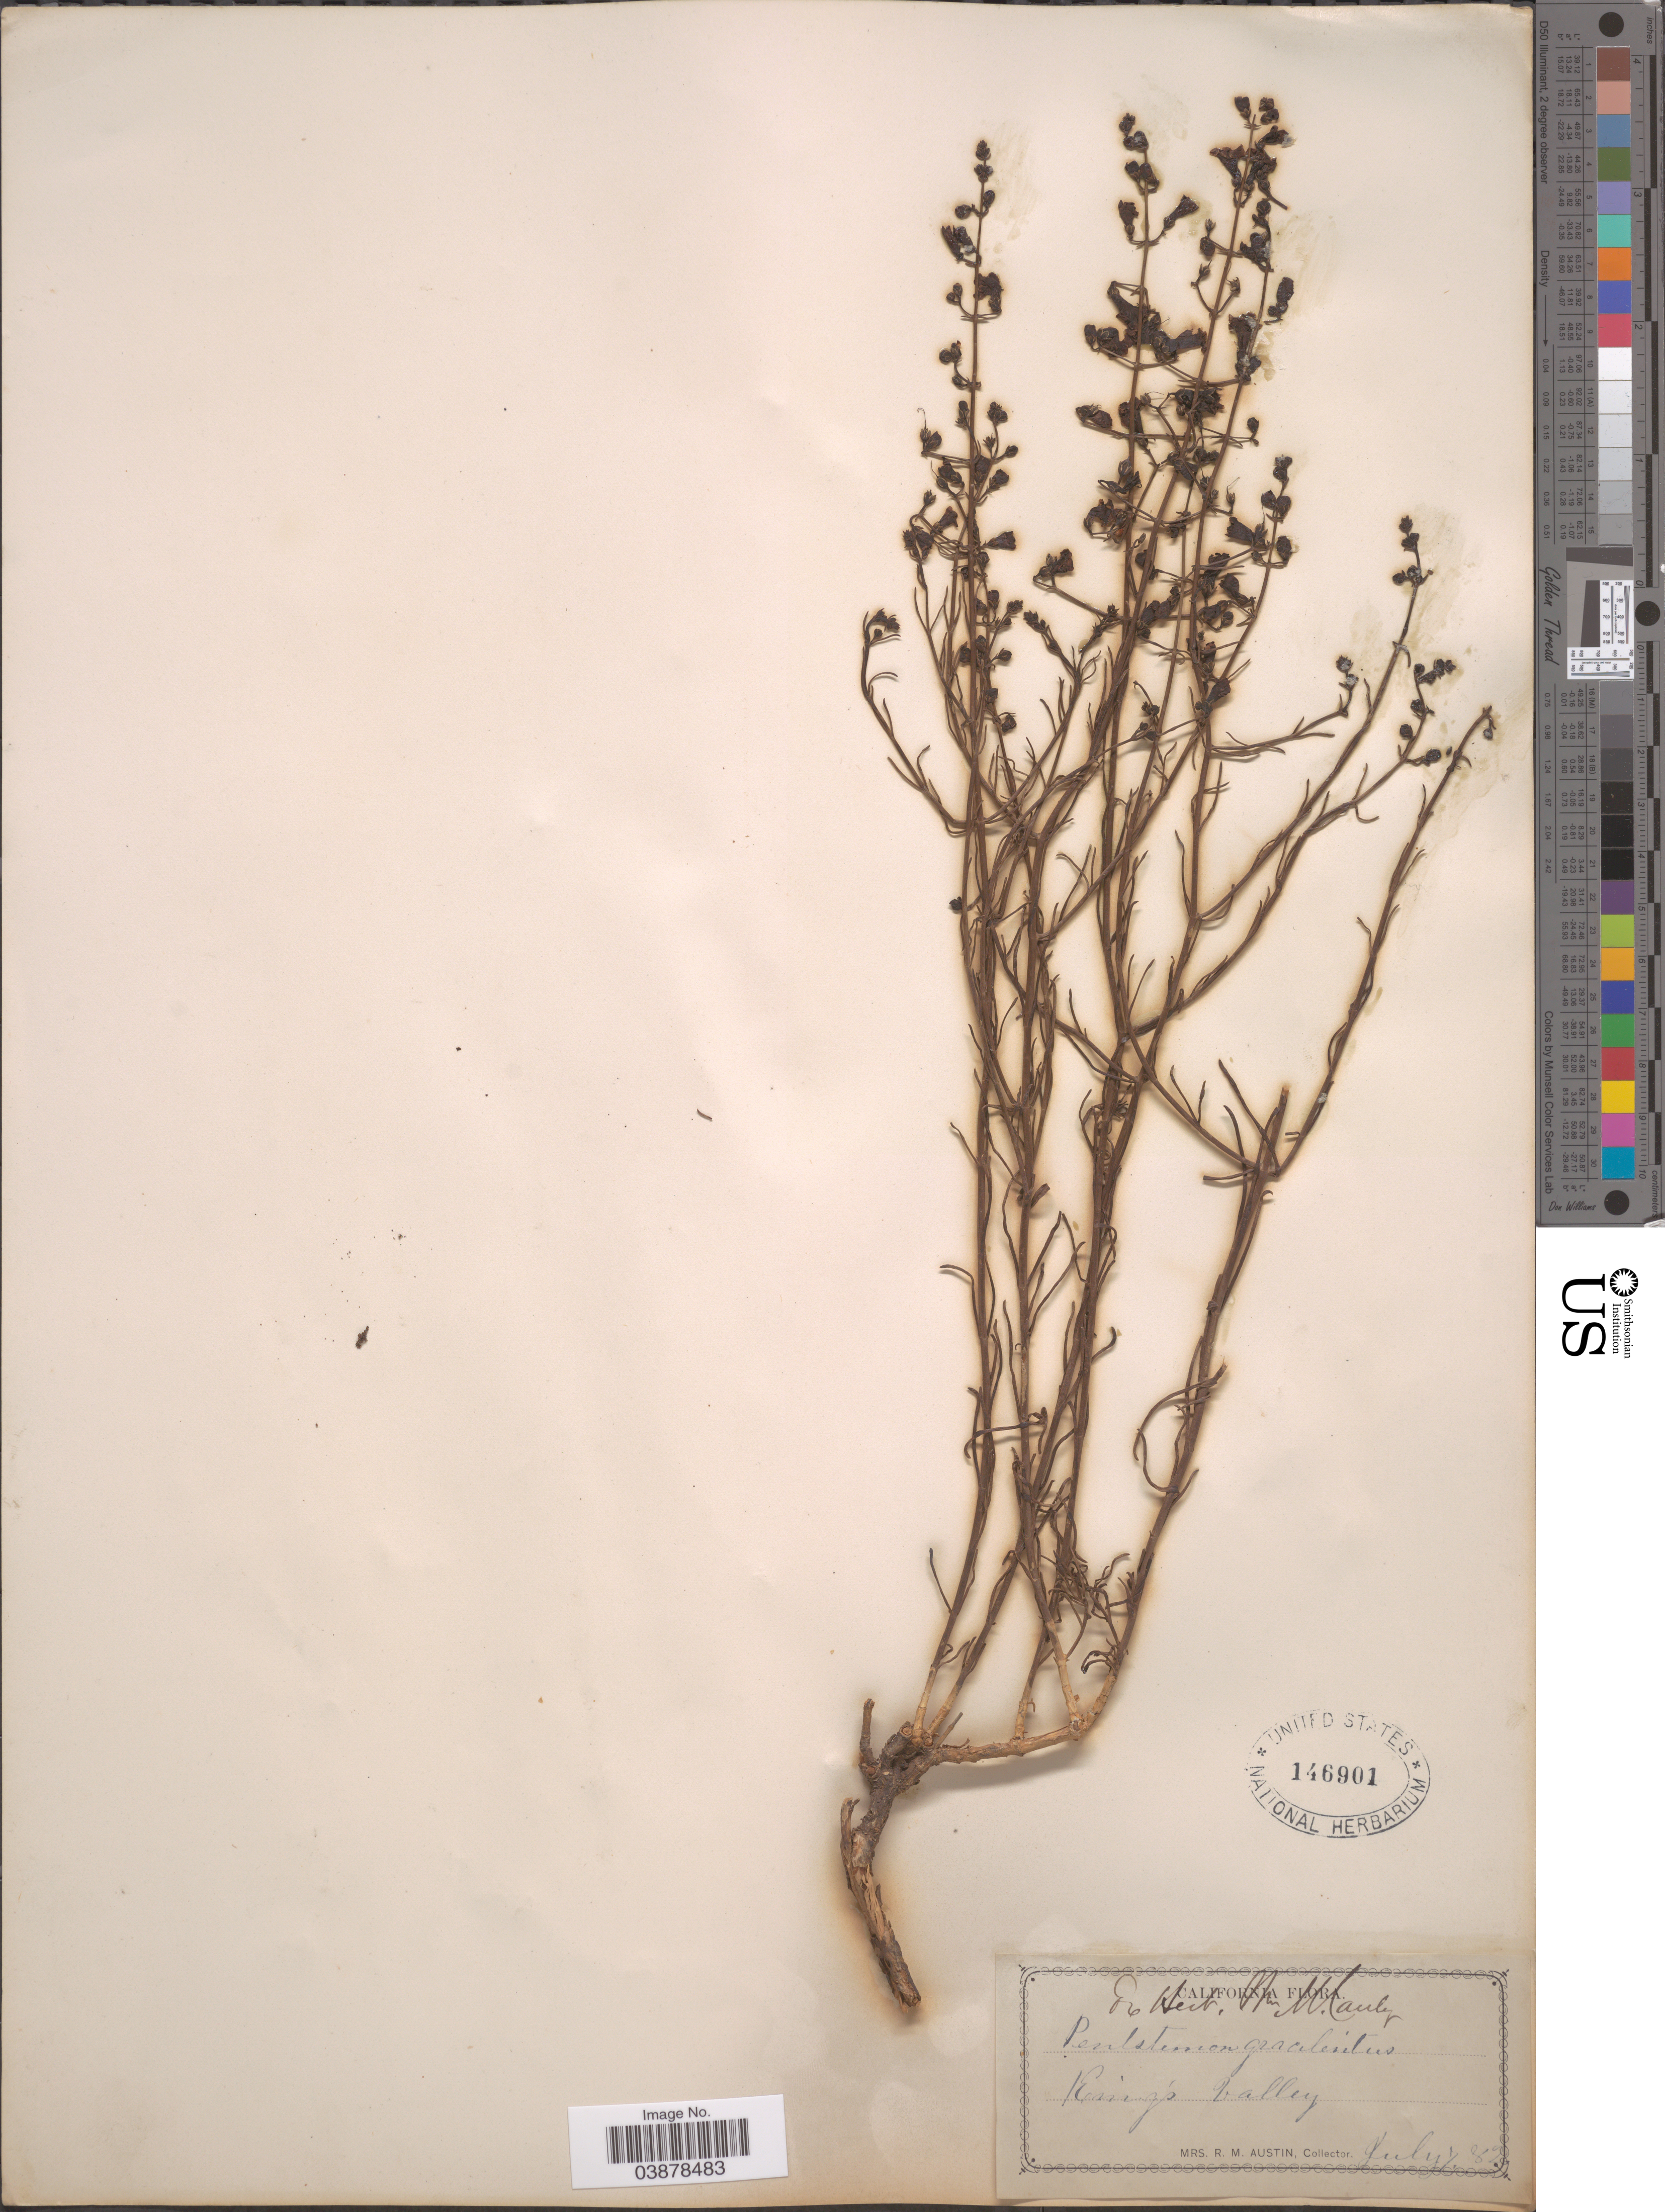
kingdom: Plantae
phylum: Tracheophyta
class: Magnoliopsida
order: Lamiales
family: Plantaginaceae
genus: Penstemon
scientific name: Penstemon thurberi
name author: Torr.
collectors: R. Austin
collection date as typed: Transcribed d/m/y: 7/7/82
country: United States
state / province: California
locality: King's Valley.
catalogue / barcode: US 146901